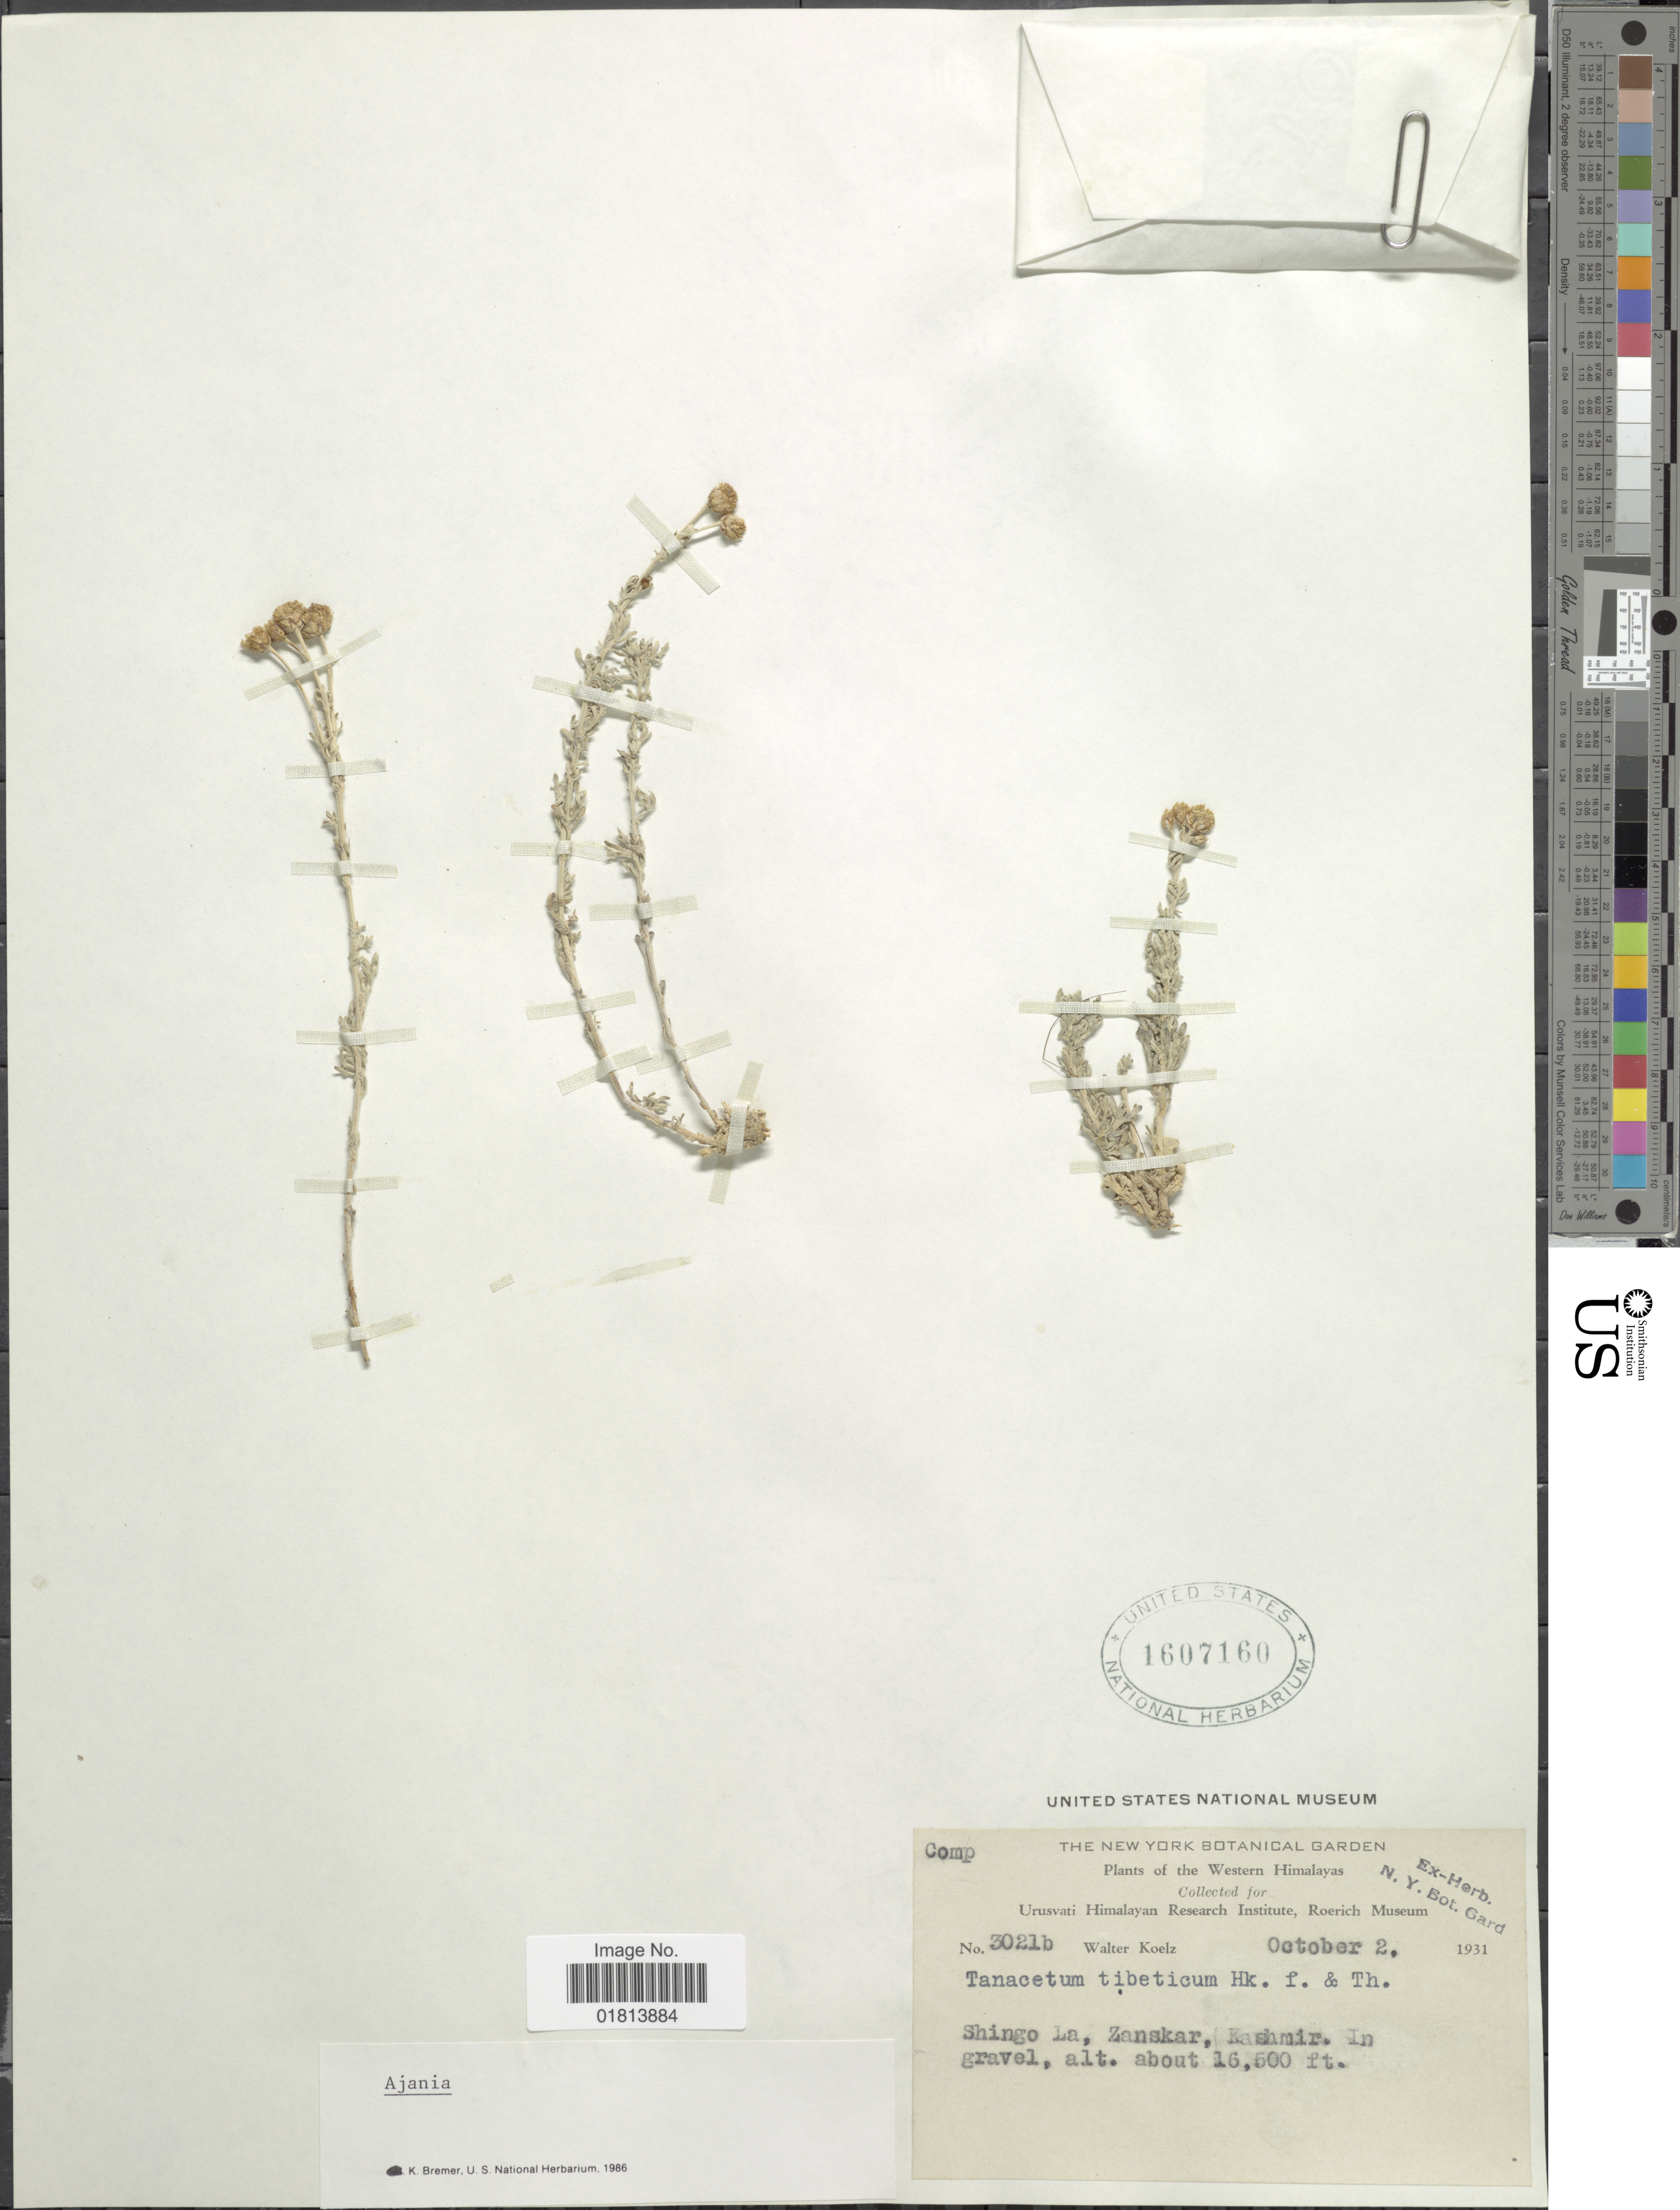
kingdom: Plantae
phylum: Tracheophyta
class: Magnoliopsida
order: Asterales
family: Asteraceae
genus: Ajania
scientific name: Ajania tibetica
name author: Hook. f. & Thomson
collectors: W. N. Koelz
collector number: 3021b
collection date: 1931-10-02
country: India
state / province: Jammu and Kashmir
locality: Western Himalayas, Shingo La, Zanskar, Kashmir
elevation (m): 5029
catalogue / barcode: US 1607160